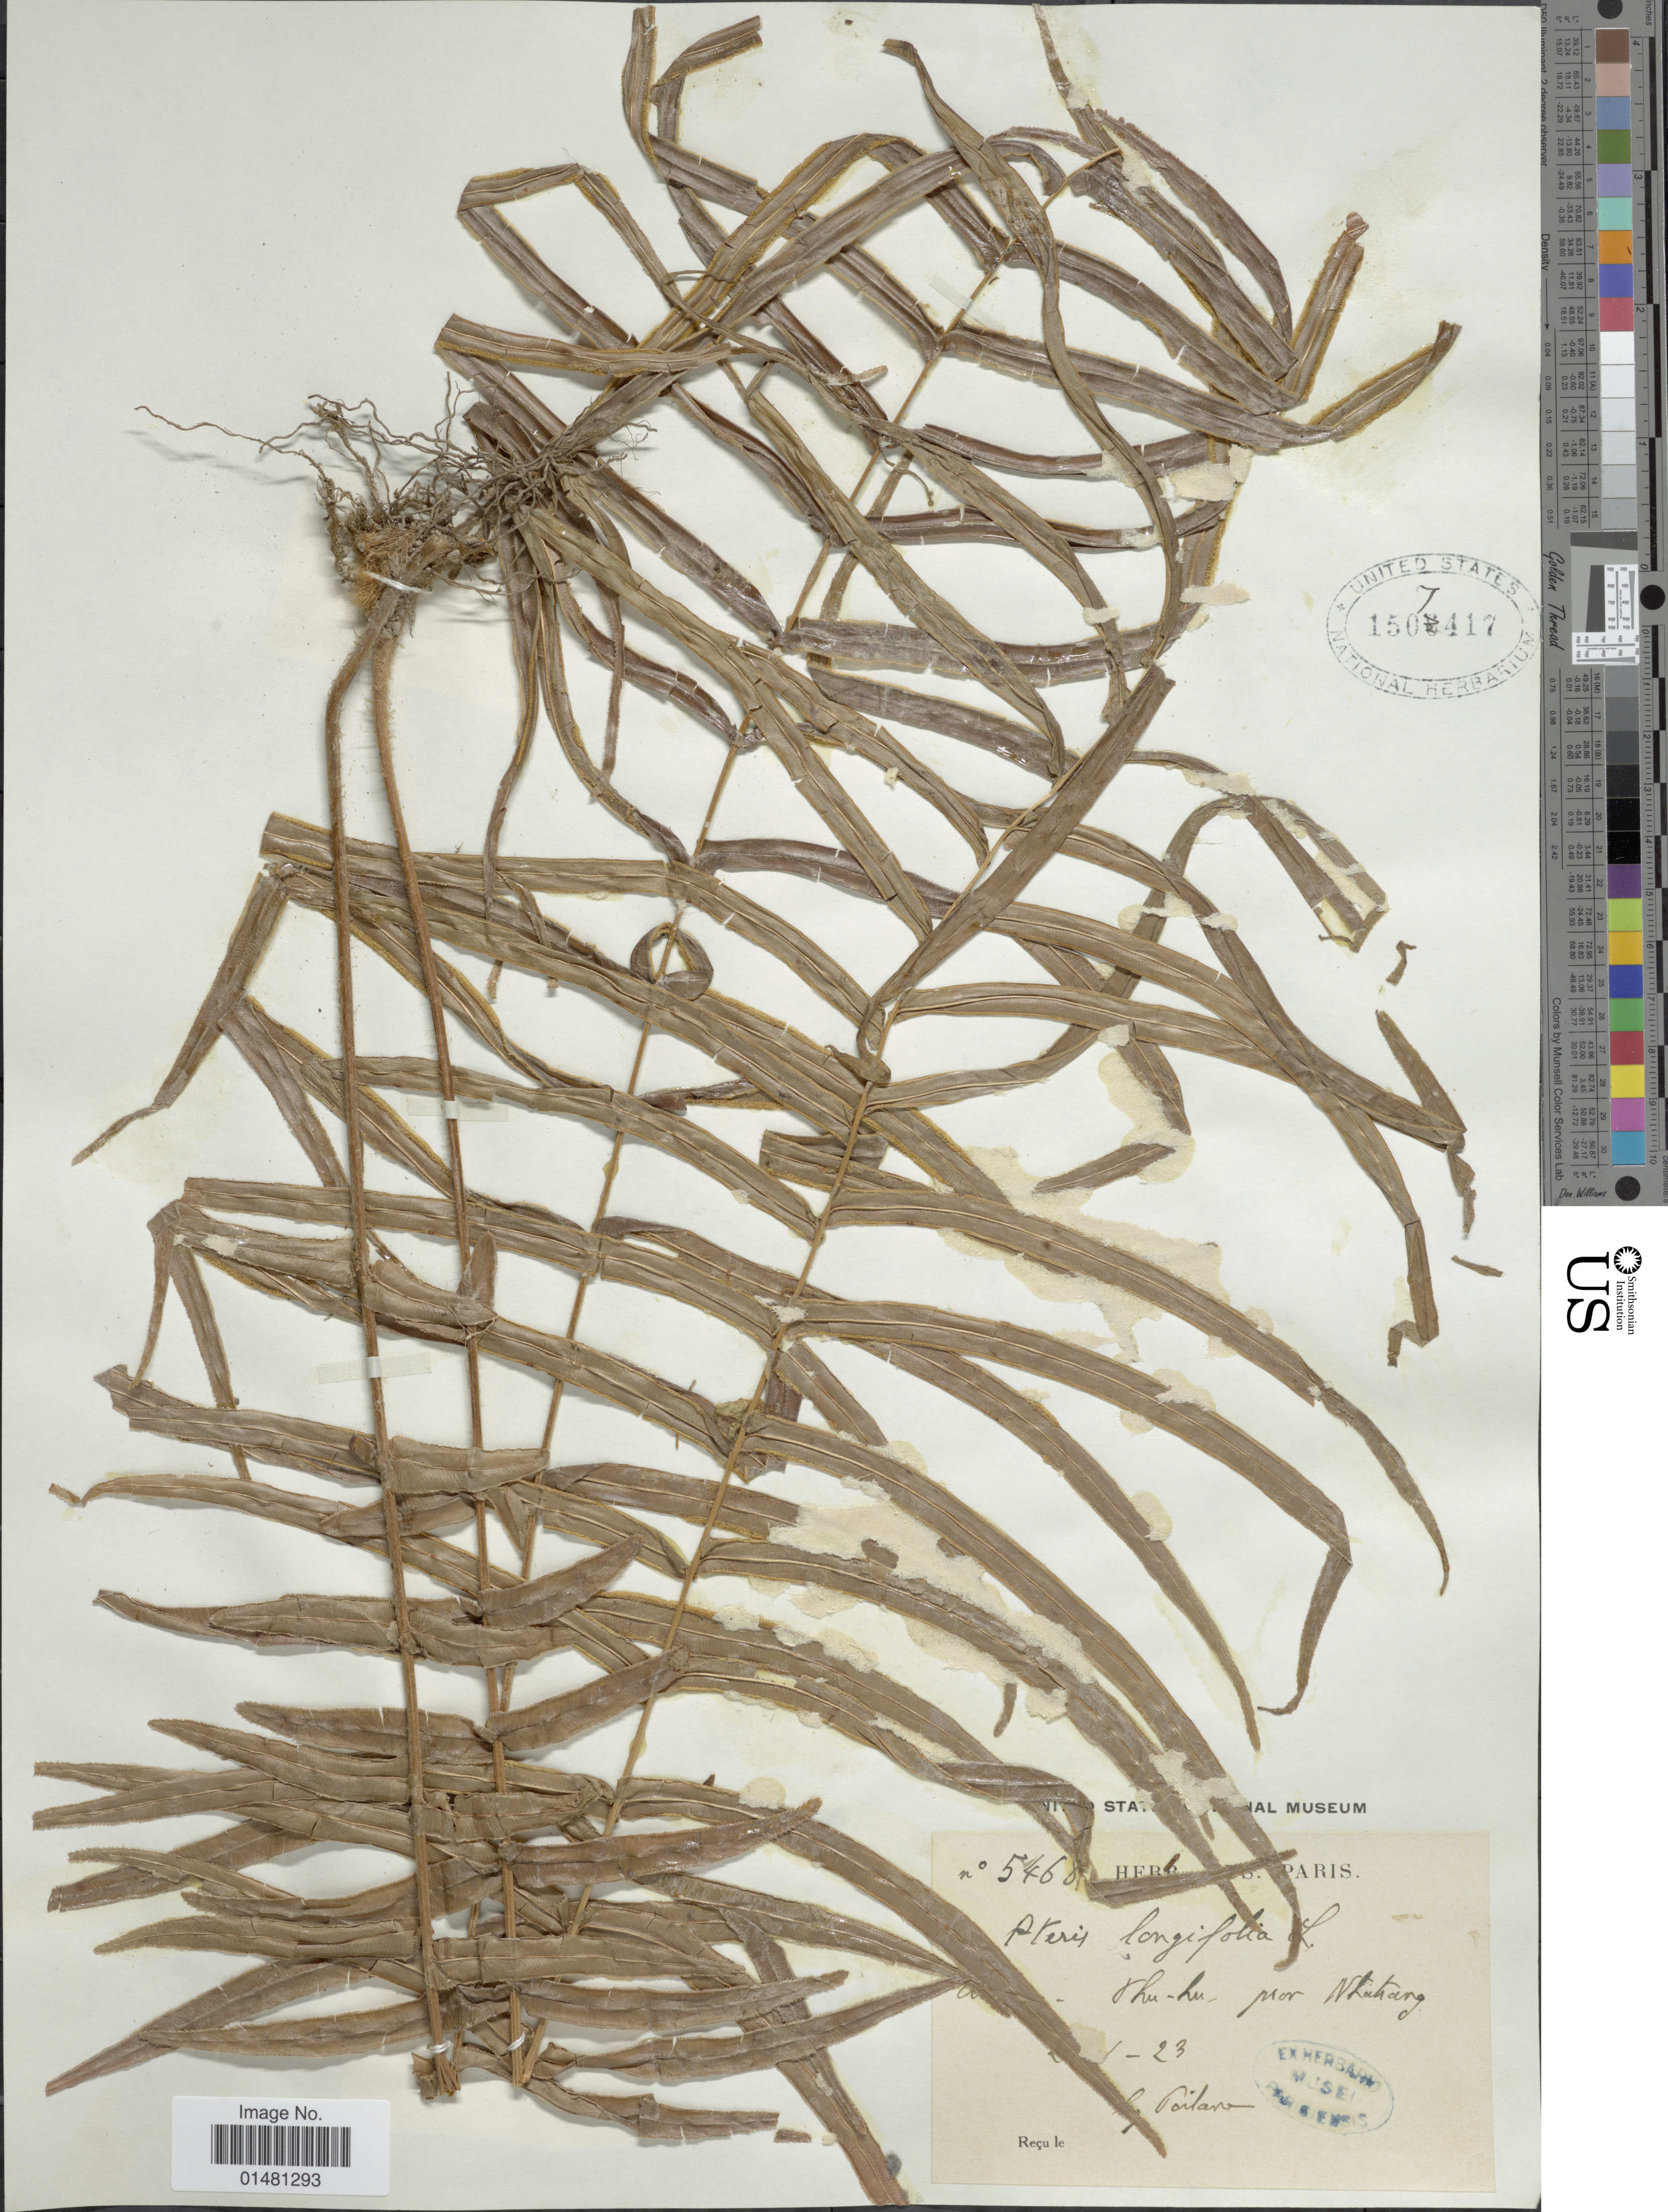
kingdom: Plantae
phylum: Tracheophyta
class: Polypodiopsida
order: Polypodiales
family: Pteridaceae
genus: Pteris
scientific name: Pteris vittata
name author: L.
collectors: -. Poilane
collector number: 5468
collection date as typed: Transcribed d/m/y: /1/23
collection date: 1923-01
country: Vietnam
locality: Vhu-hu, prov. Nhatrang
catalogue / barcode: US 1507417